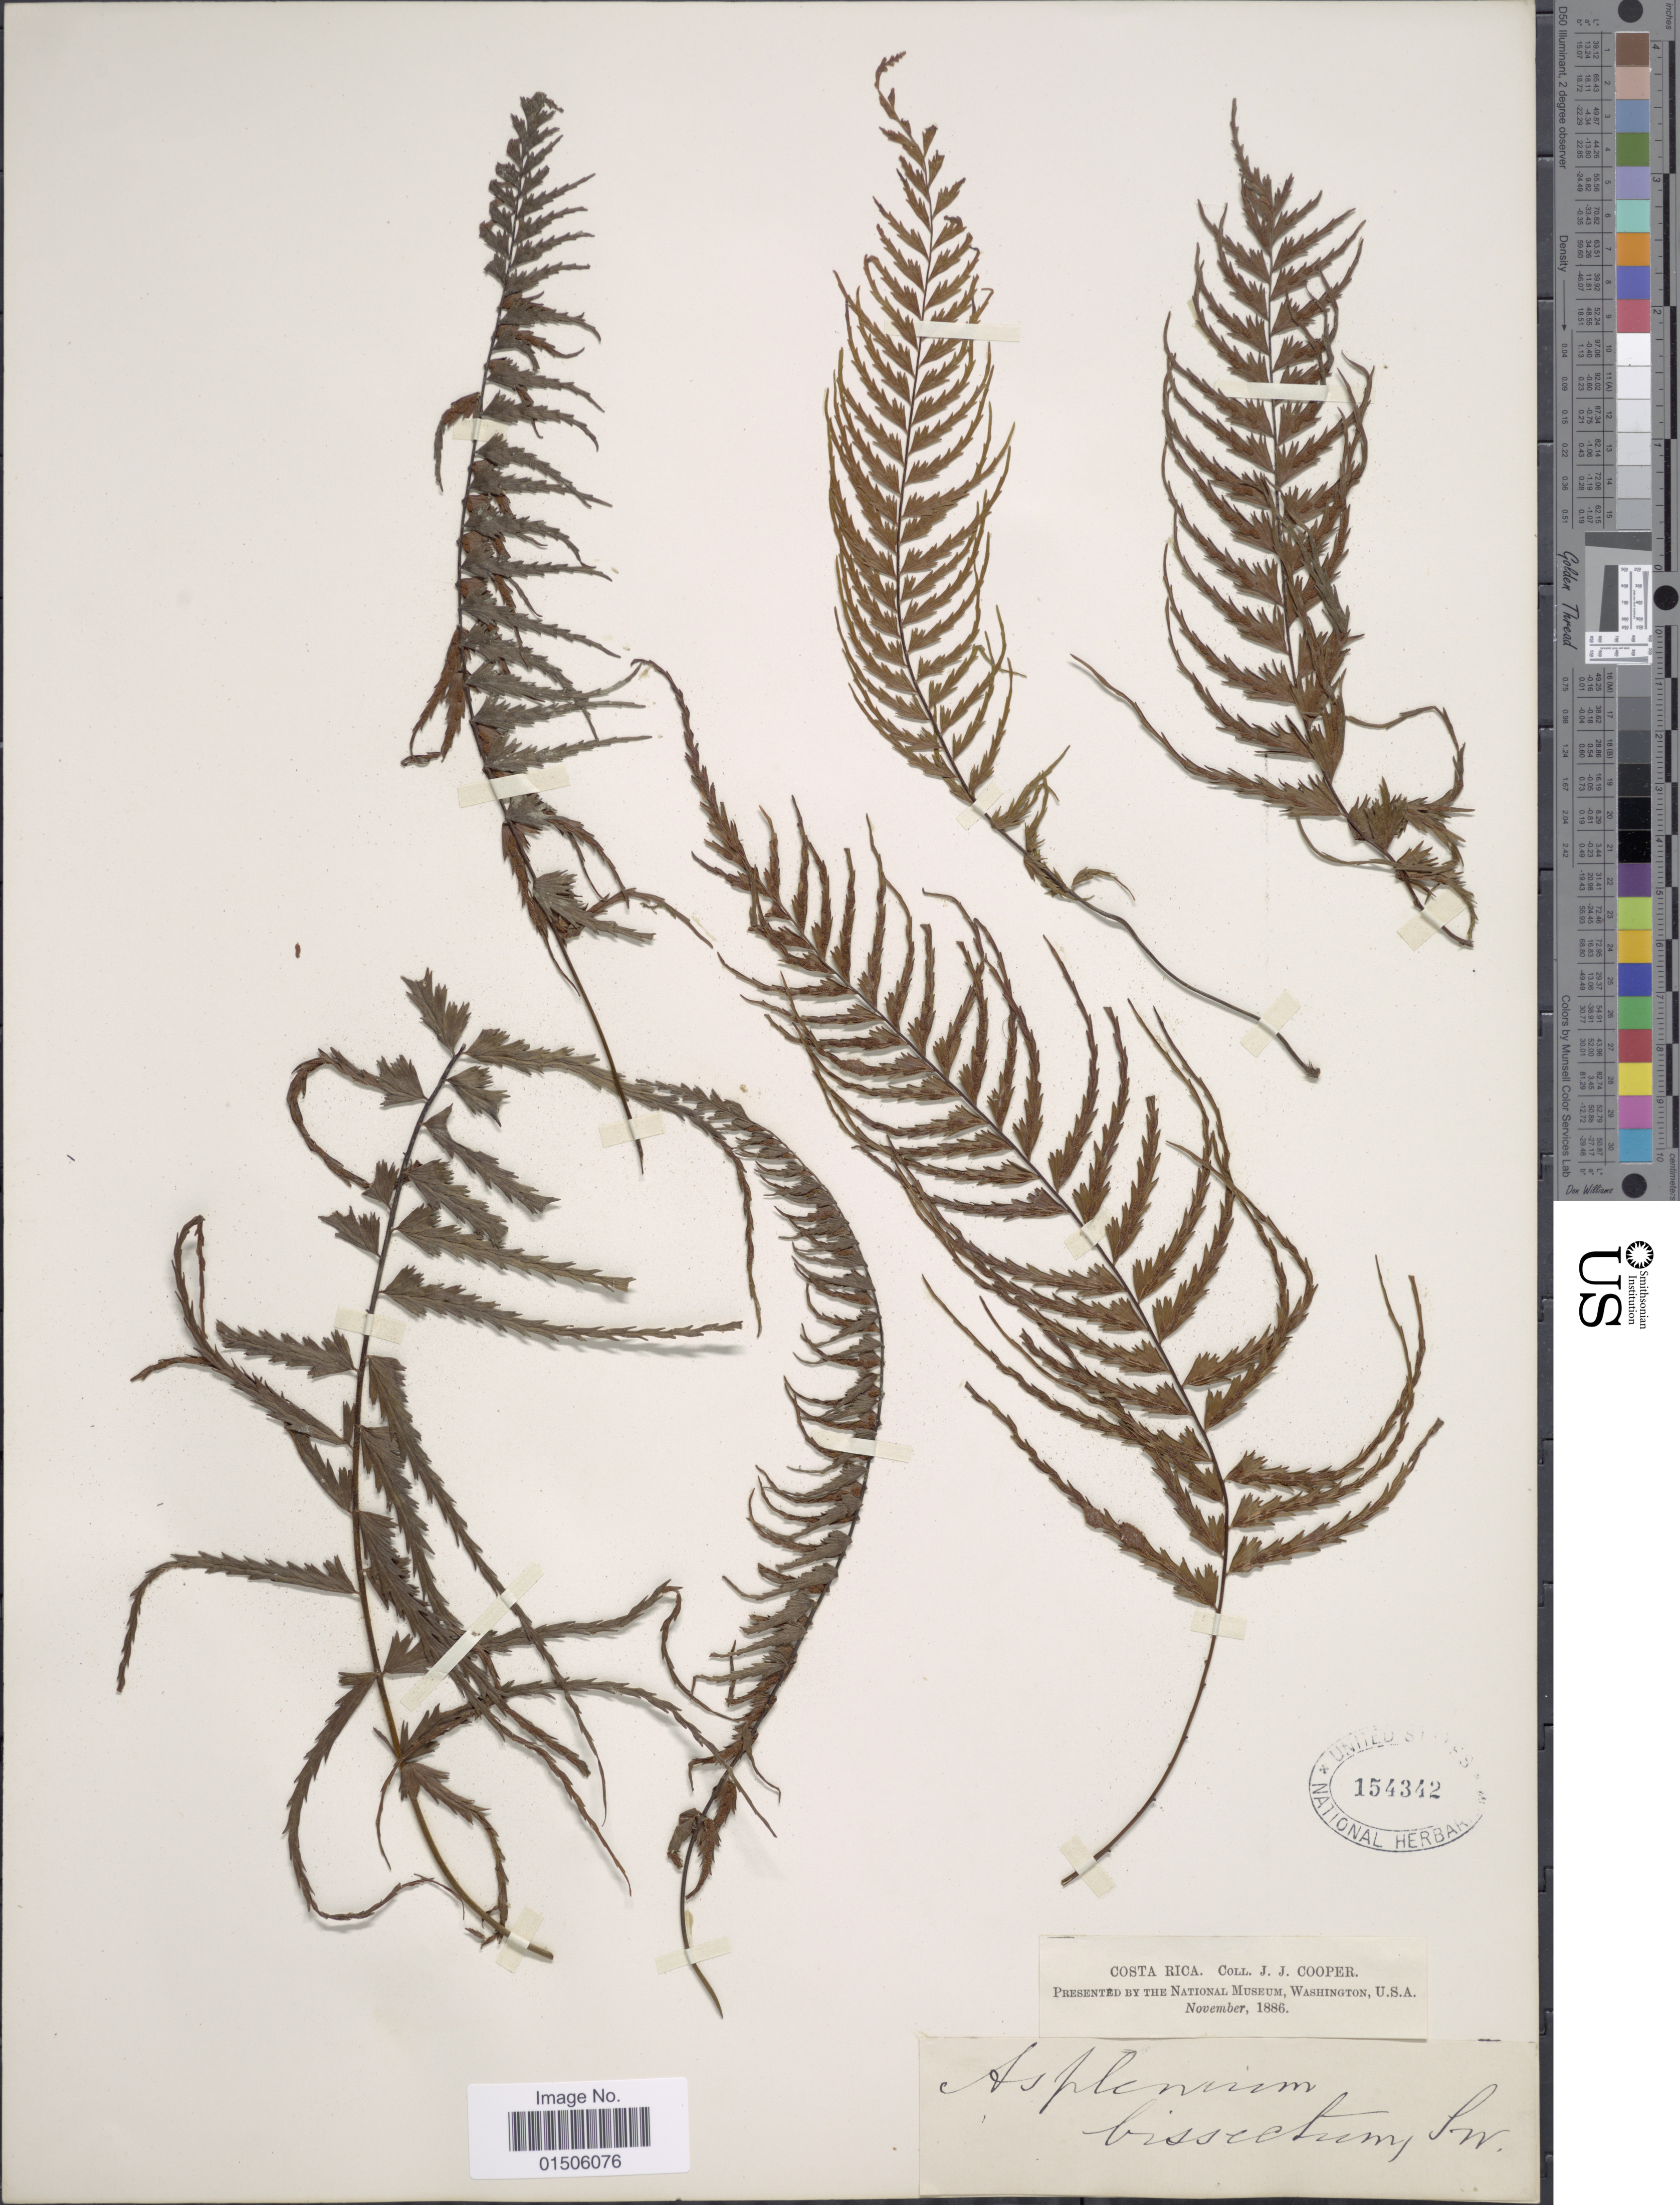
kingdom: Plantae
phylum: Tracheophyta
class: Polypodiopsida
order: Polypodiales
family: Aspleniaceae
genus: Asplenium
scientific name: Asplenium dissectum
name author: Sw.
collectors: J. J. Cooper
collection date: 1886-11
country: Costa Rica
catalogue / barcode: US 154342